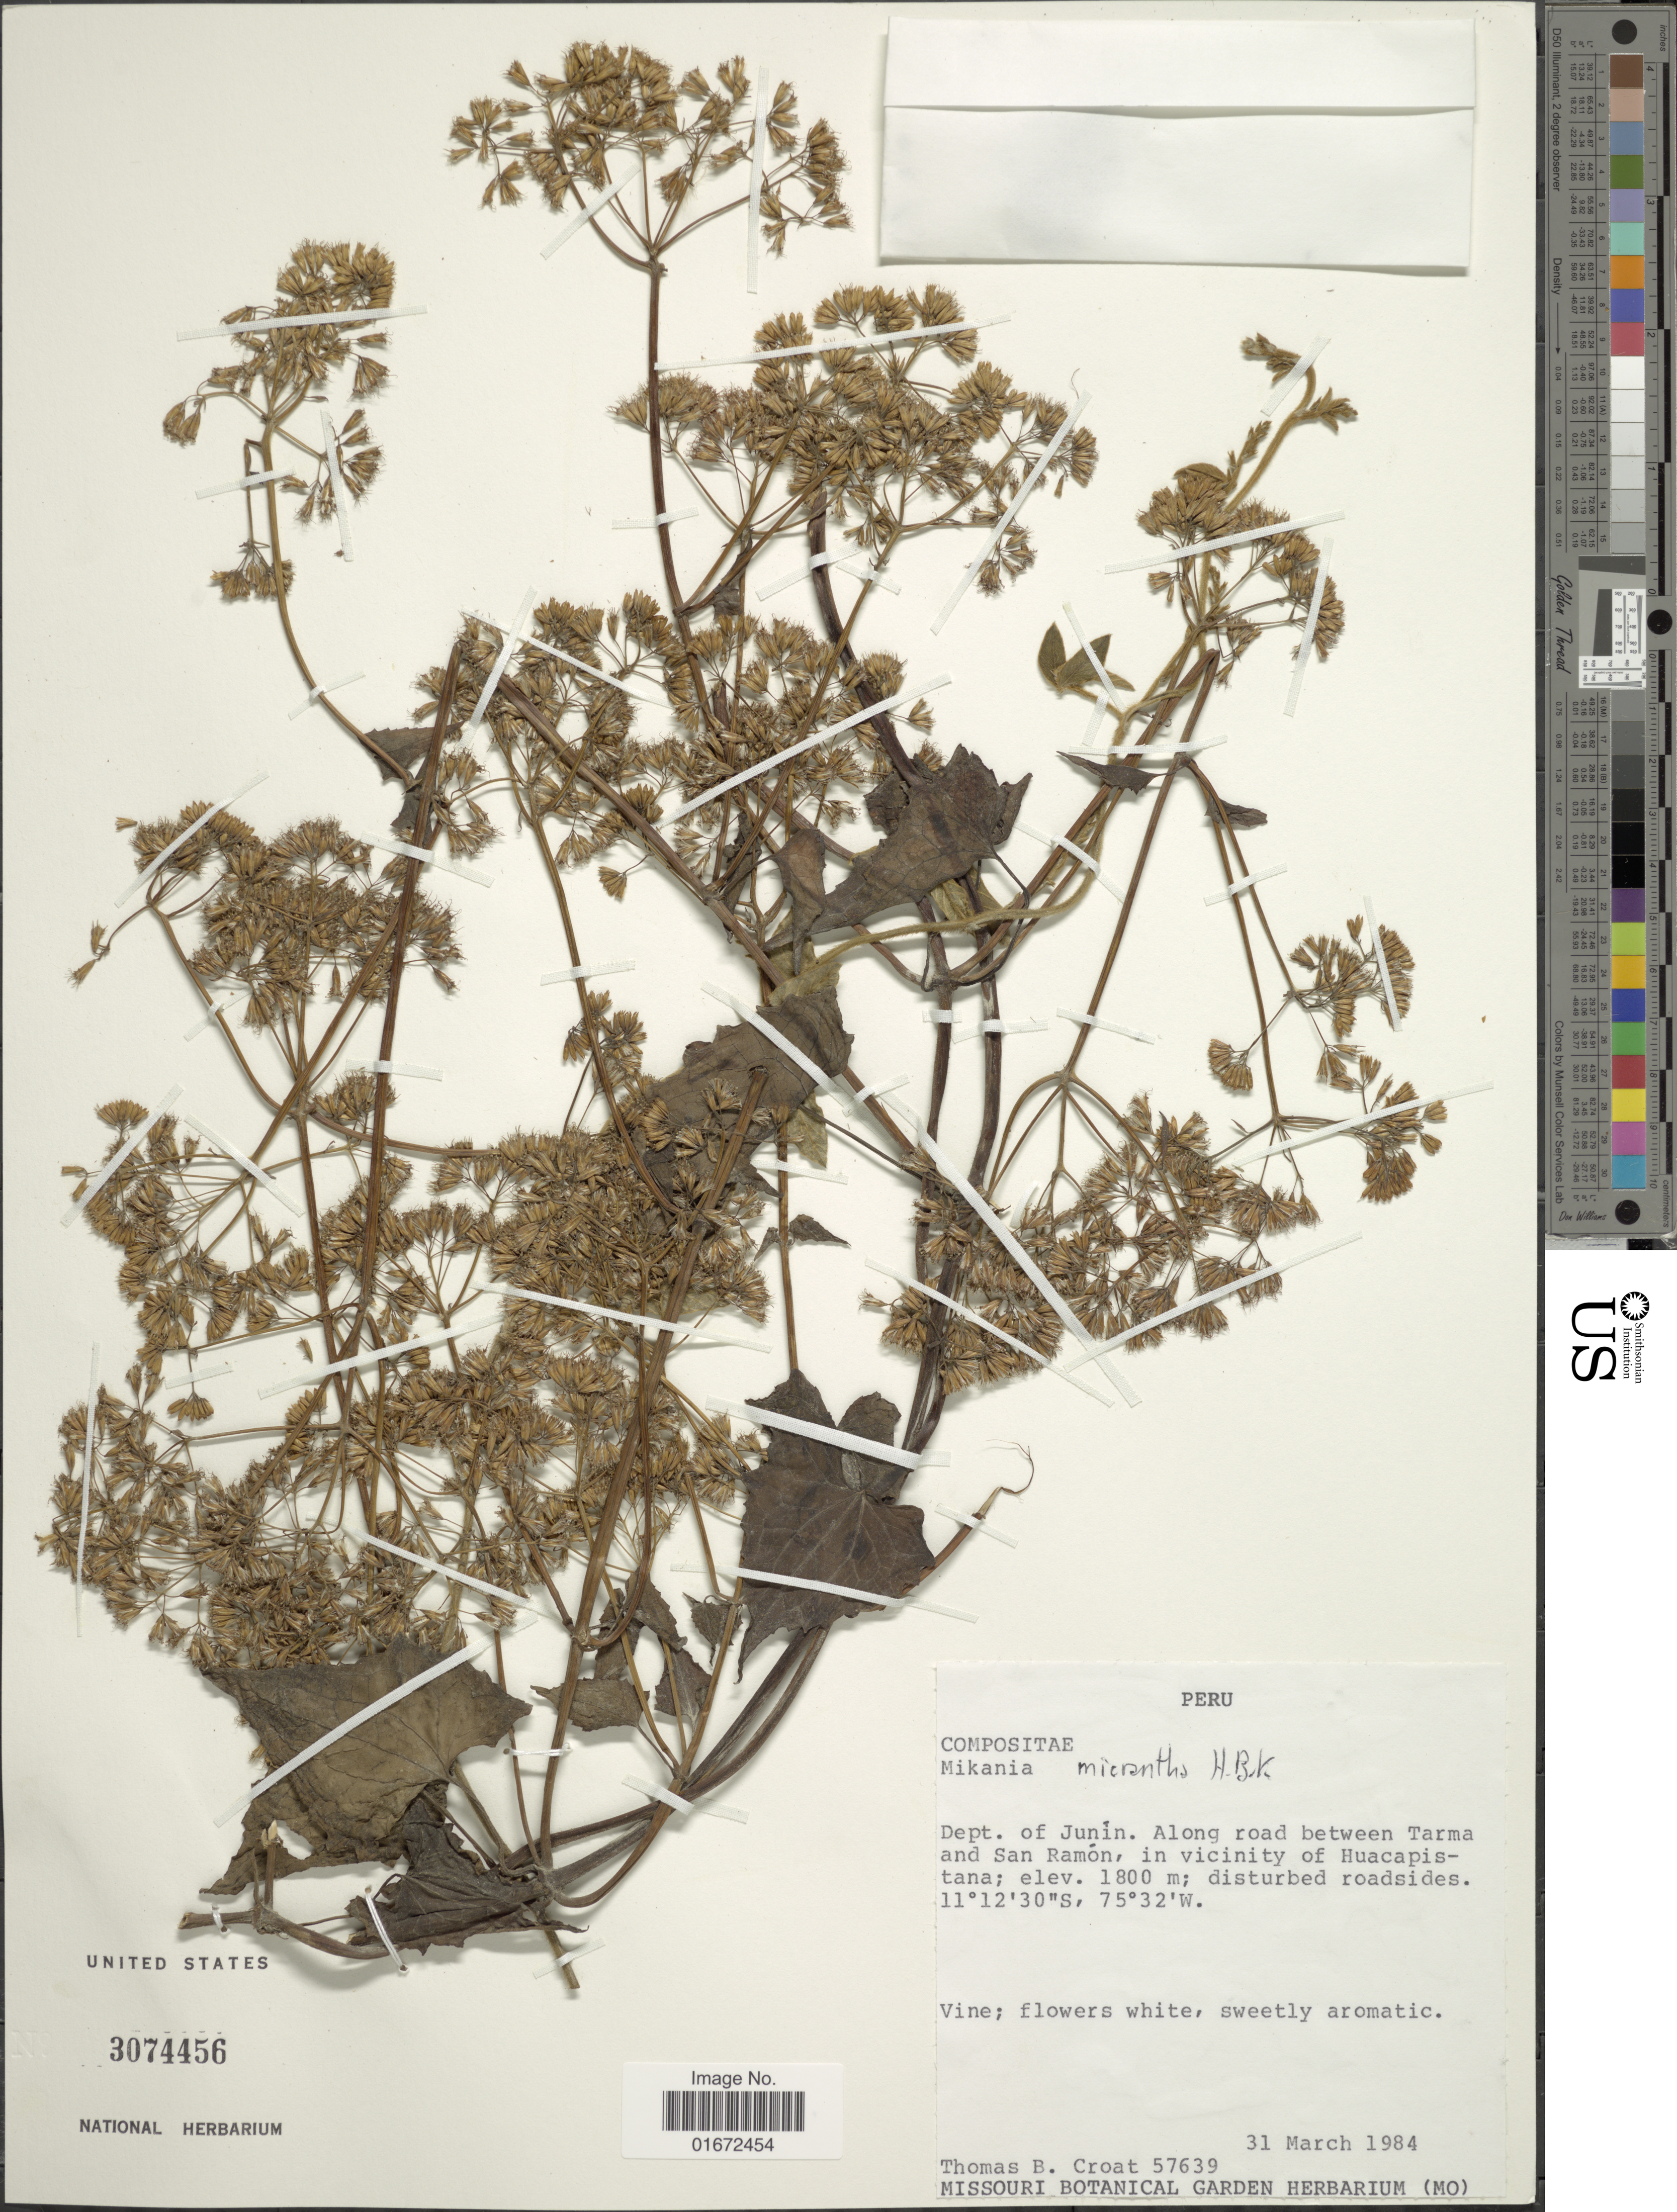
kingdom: Plantae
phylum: Tracheophyta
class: Magnoliopsida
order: Asterales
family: Asteraceae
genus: Mikania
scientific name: Mikania micrantha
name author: Kunth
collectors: T. B. Croat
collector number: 57639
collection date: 1984-03-31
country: Peru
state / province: Junín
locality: Dept. of Junín. Along road between tarma and San Ramón, in vicinity of Huacapistana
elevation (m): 1800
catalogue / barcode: US 3074456